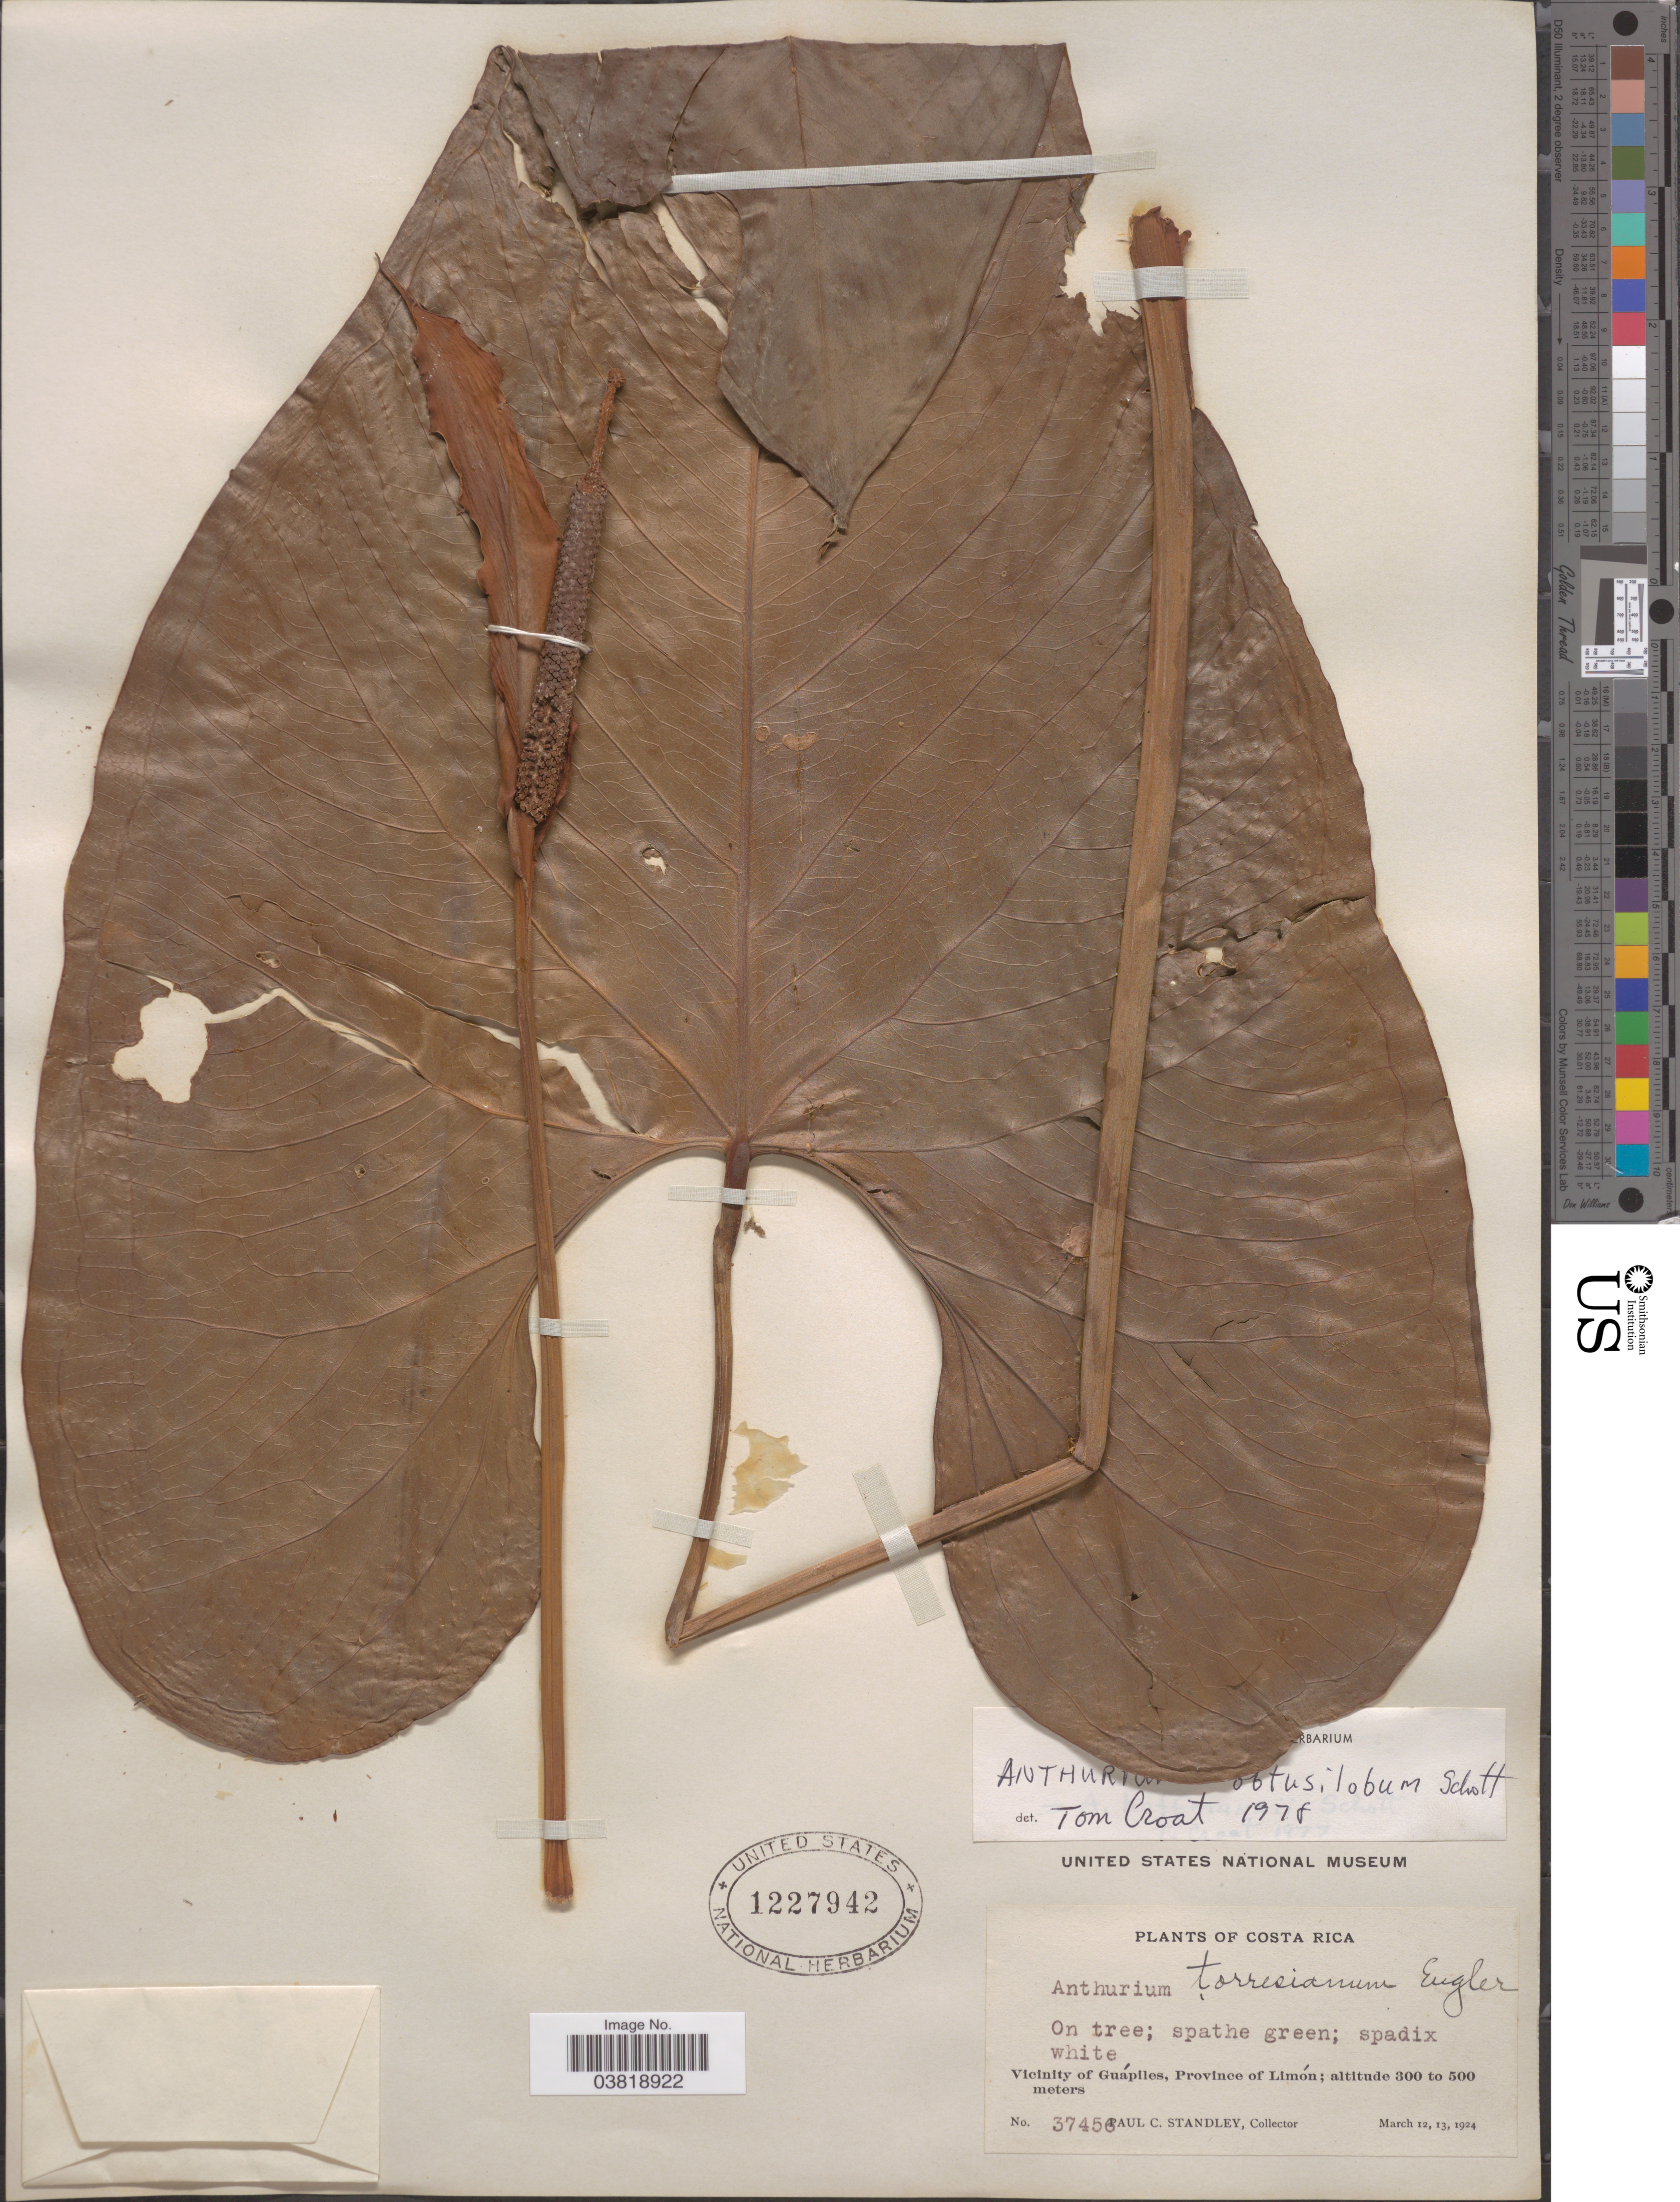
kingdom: Plantae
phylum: Tracheophyta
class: Liliopsida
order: Alismatales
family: Araceae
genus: Anthurium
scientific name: Anthurium obtusilobum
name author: Schott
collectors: P. C. Standley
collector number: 37456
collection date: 1924-03-12/1924-03-13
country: Costa Rica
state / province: Limón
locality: Vicinity of Guápiles.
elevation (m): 300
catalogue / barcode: US 1227942